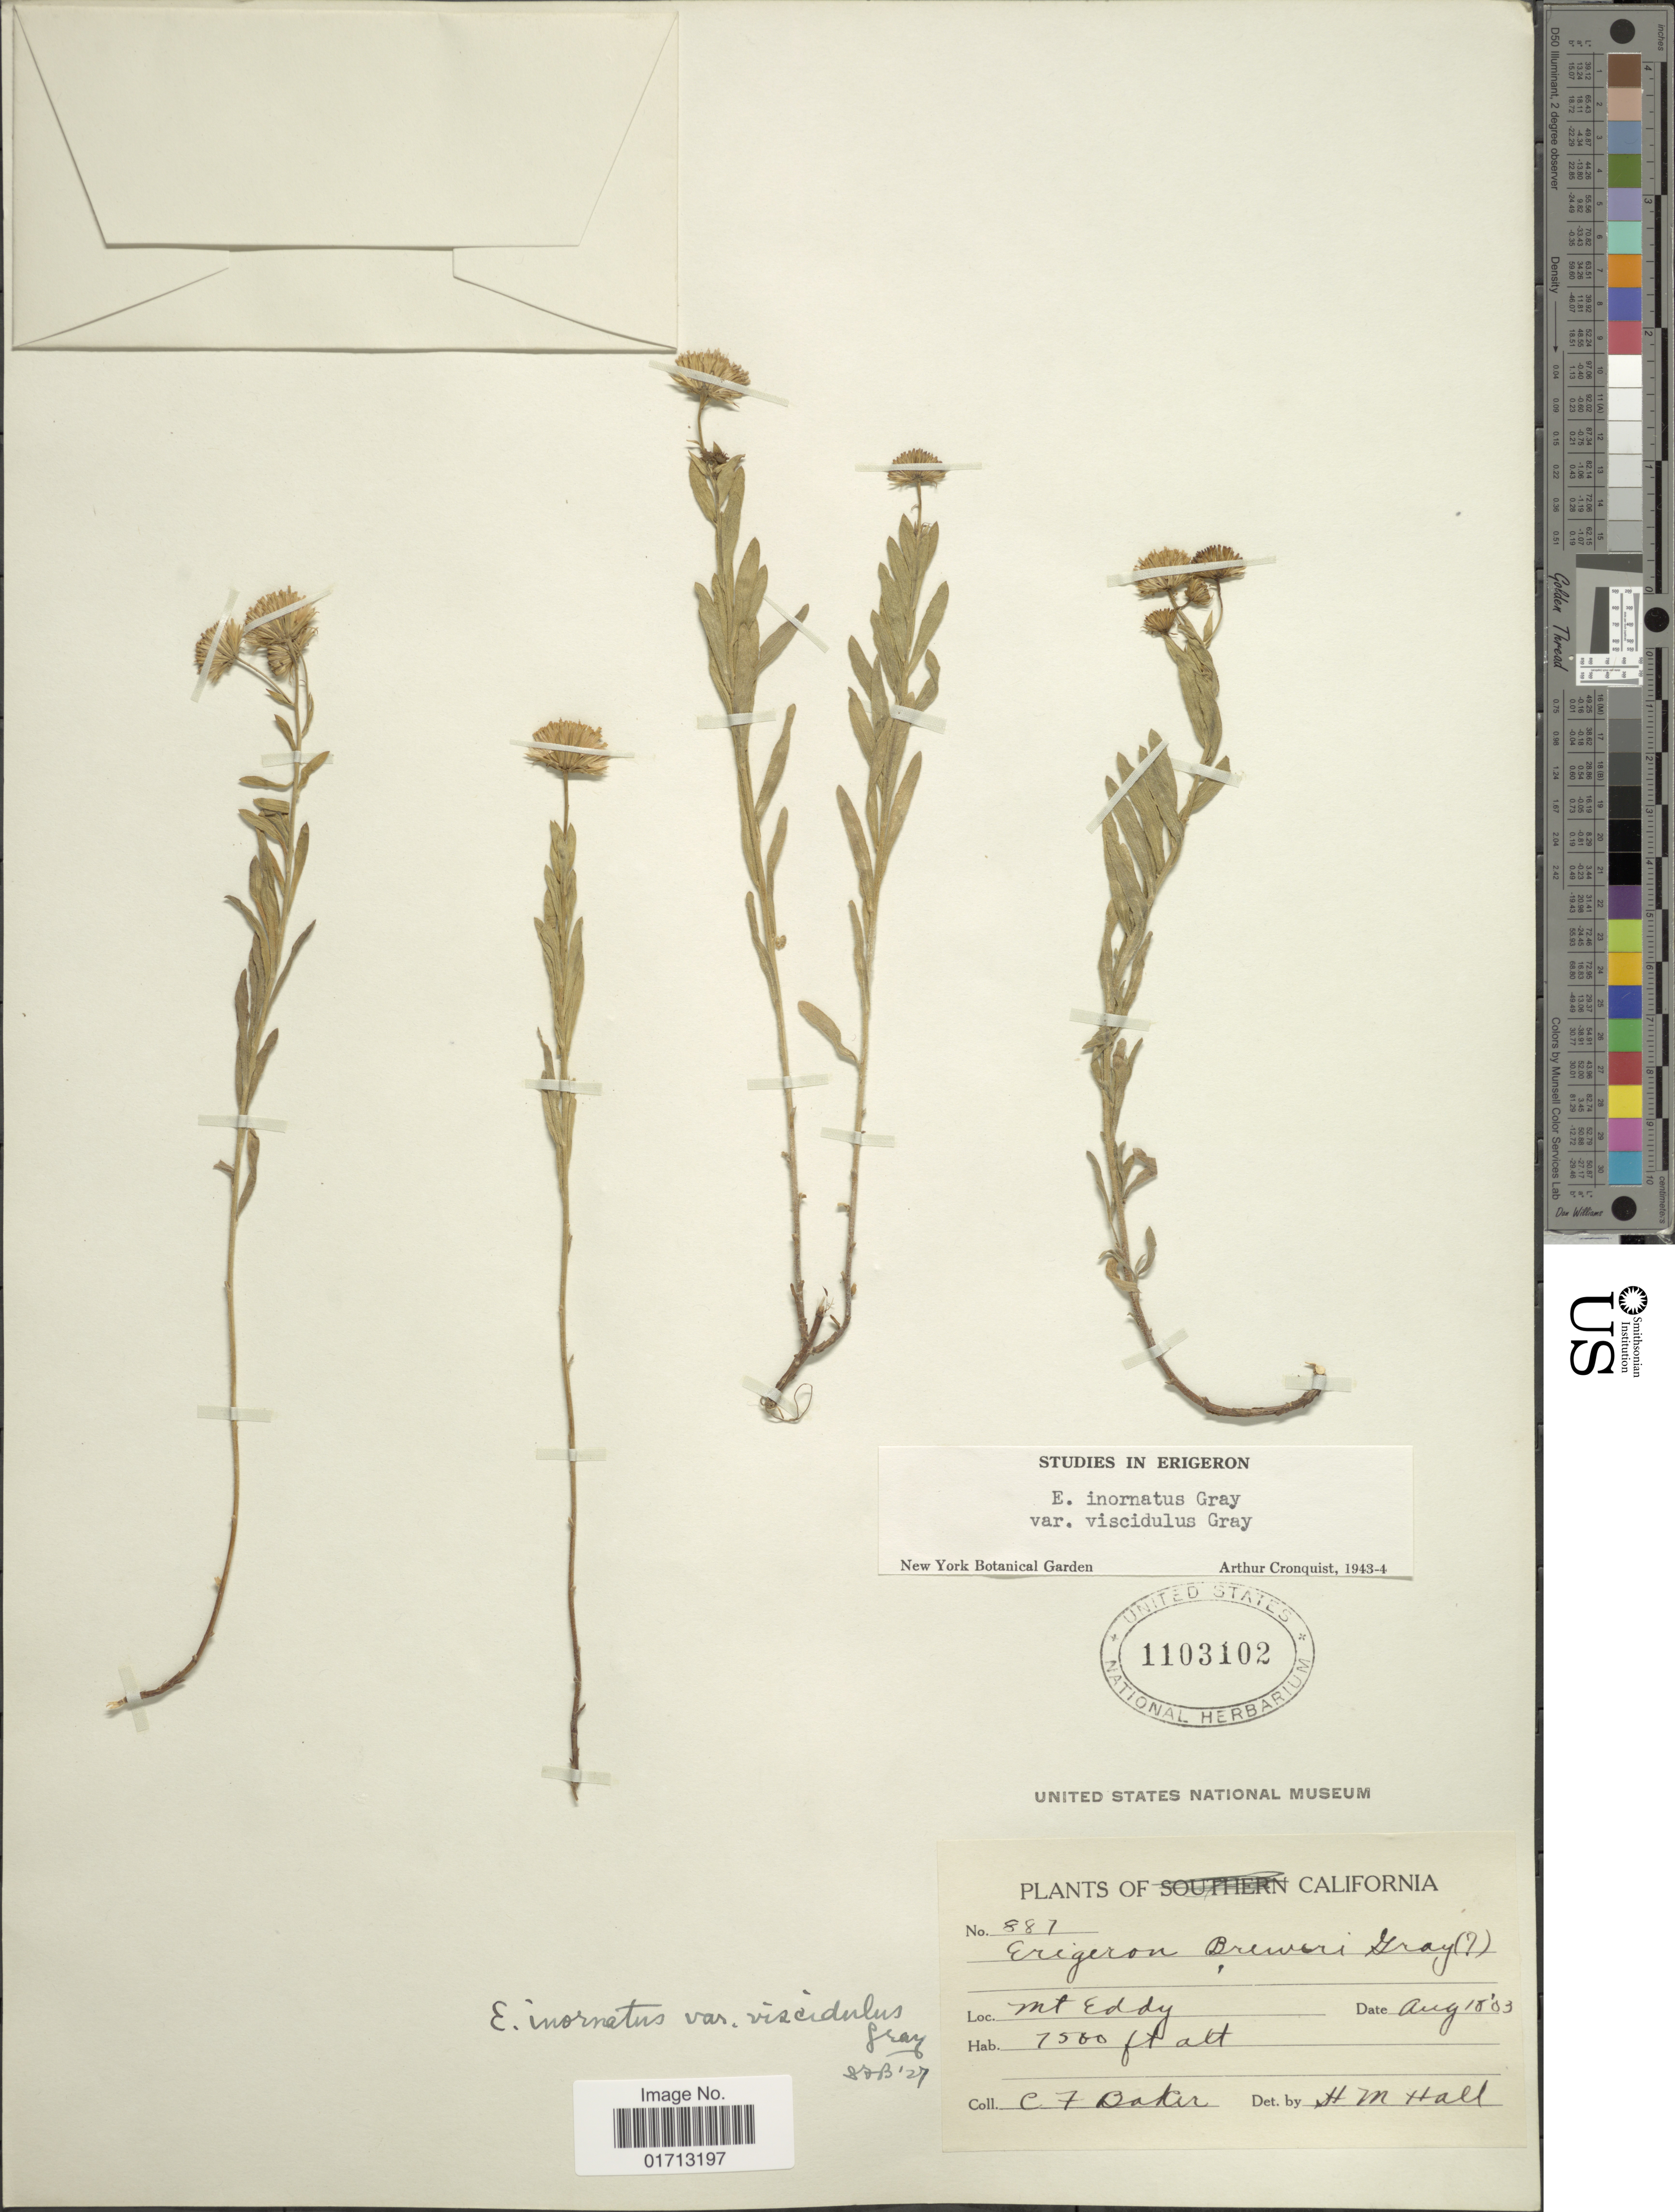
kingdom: Plantae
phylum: Tracheophyta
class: Magnoliopsida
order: Asterales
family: Asteraceae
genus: Erigeron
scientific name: Erigeron inornatus var. viscidulus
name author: A. Gray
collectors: C. F. Baker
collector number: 881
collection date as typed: Transcribed d/m/y: 18/8/3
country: United States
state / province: California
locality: Mt Eddy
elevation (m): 2286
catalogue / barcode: US 1103102